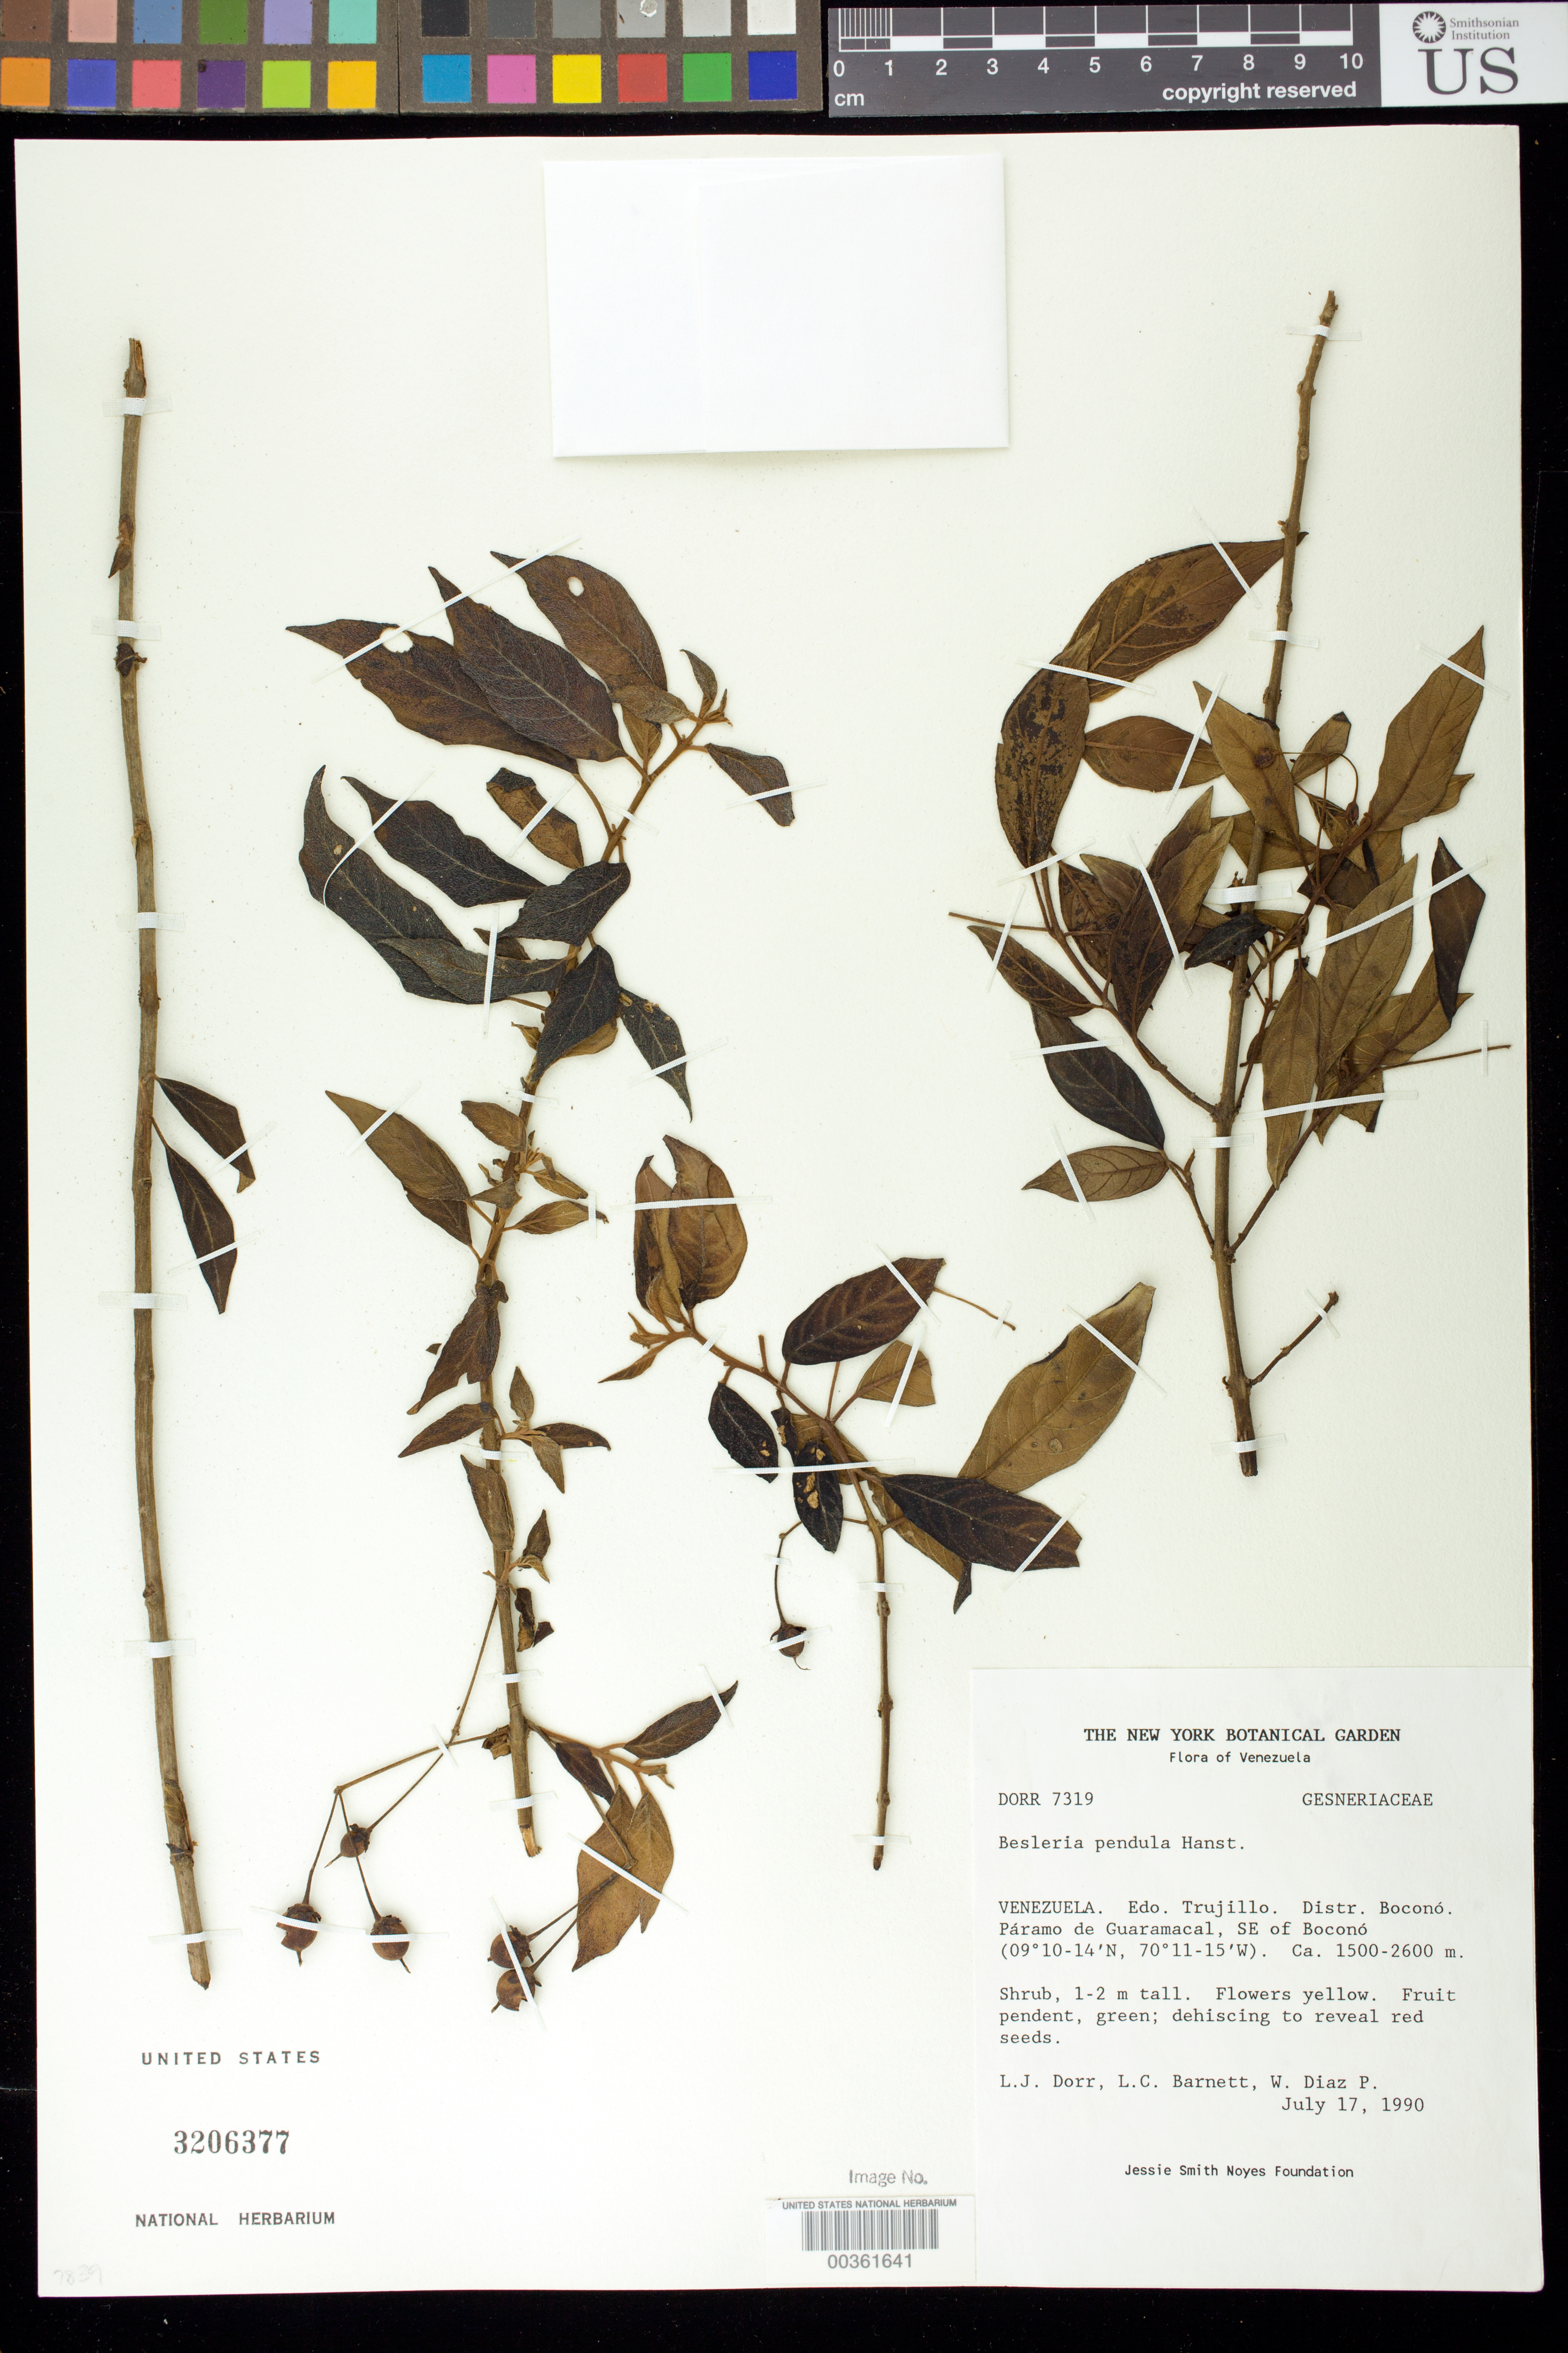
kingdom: Plantae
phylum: Tracheophyta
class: Magnoliopsida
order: Lamiales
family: Gesneriaceae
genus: Besleria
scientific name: Besleria pendula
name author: Hanst.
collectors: L. J. Dorr, L. C. Barnett & W. Díaz P.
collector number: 7319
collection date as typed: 17 Jul 1990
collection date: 1990-07-17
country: Venezuela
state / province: Trujillo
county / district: Boconó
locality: Páramo de Guaramacal, SE of Boconó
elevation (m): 1500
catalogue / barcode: US 3206377